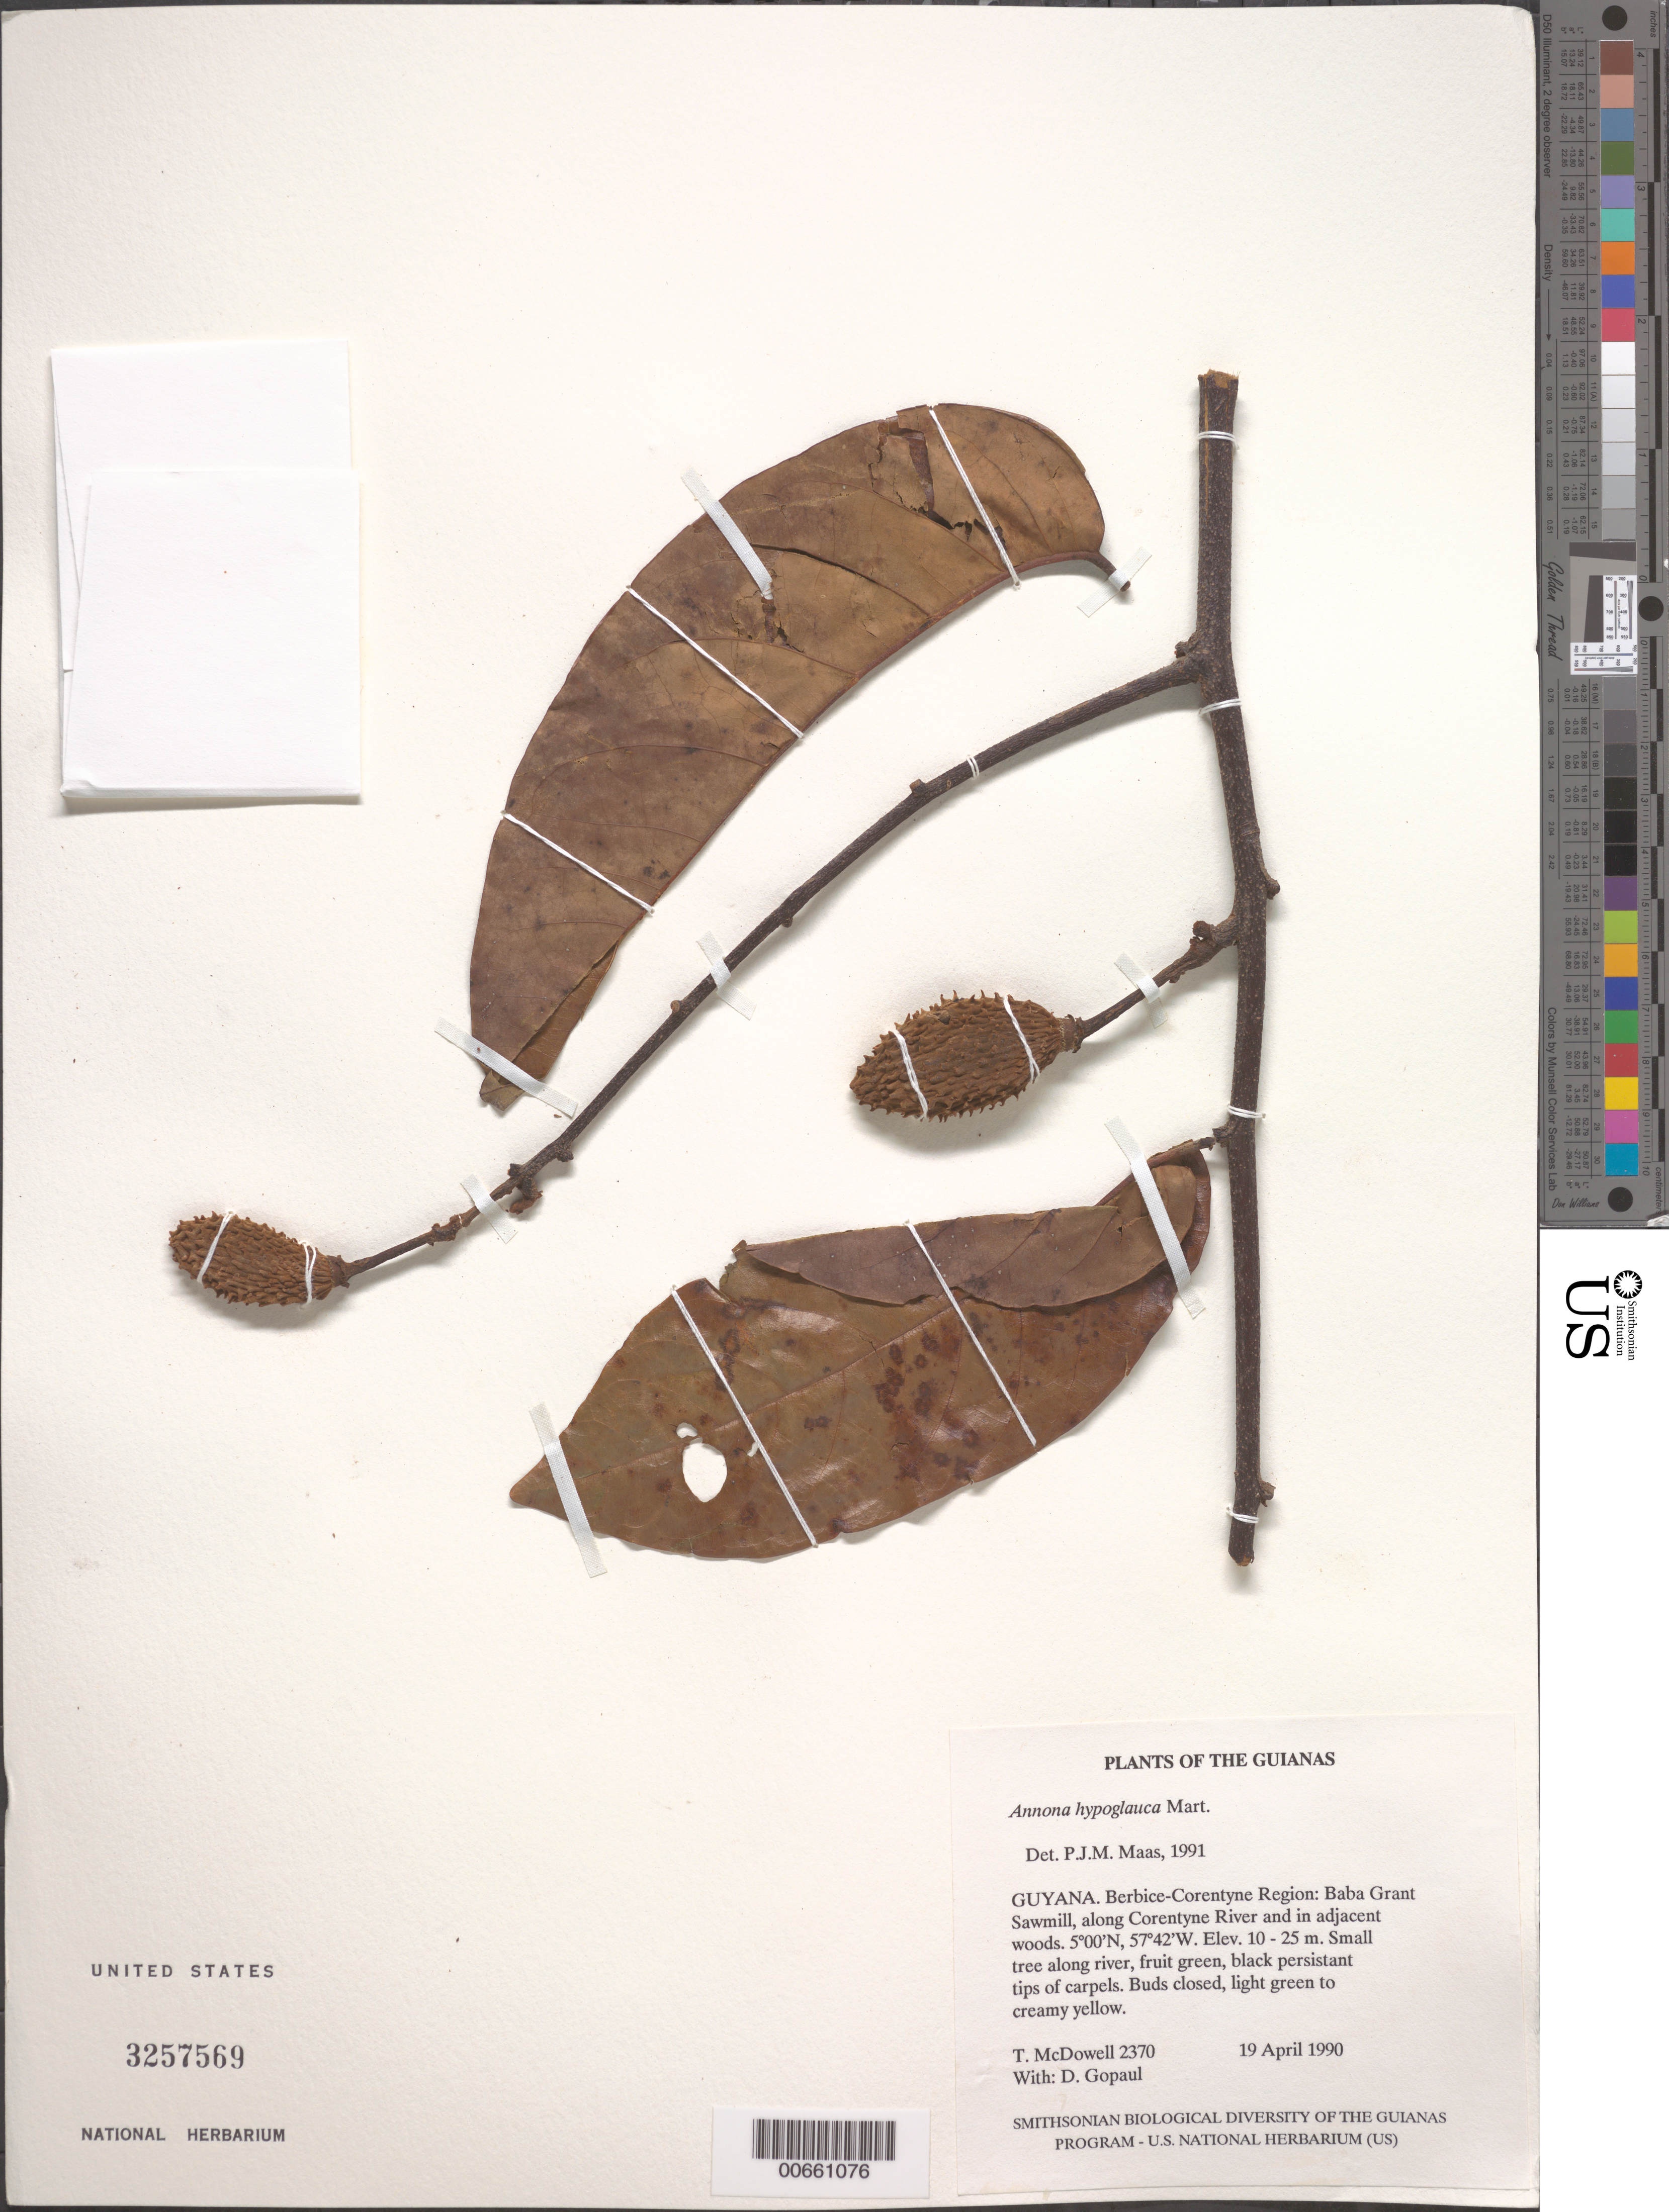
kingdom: Plantae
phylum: Tracheophyta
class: Magnoliopsida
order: Magnoliales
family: Annonaceae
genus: Annona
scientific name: Annona hypoglauca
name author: Mart.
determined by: Maas, Paul J. M.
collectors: T. McDowell & D. Gopaul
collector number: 2370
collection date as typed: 19 April 1990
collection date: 1990-04-19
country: Guyana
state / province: E. Berbice-Corentyne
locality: Baba Grant Sawmill, along Corentyne River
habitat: Along river and in adjacent woods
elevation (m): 10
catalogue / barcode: US 3257569